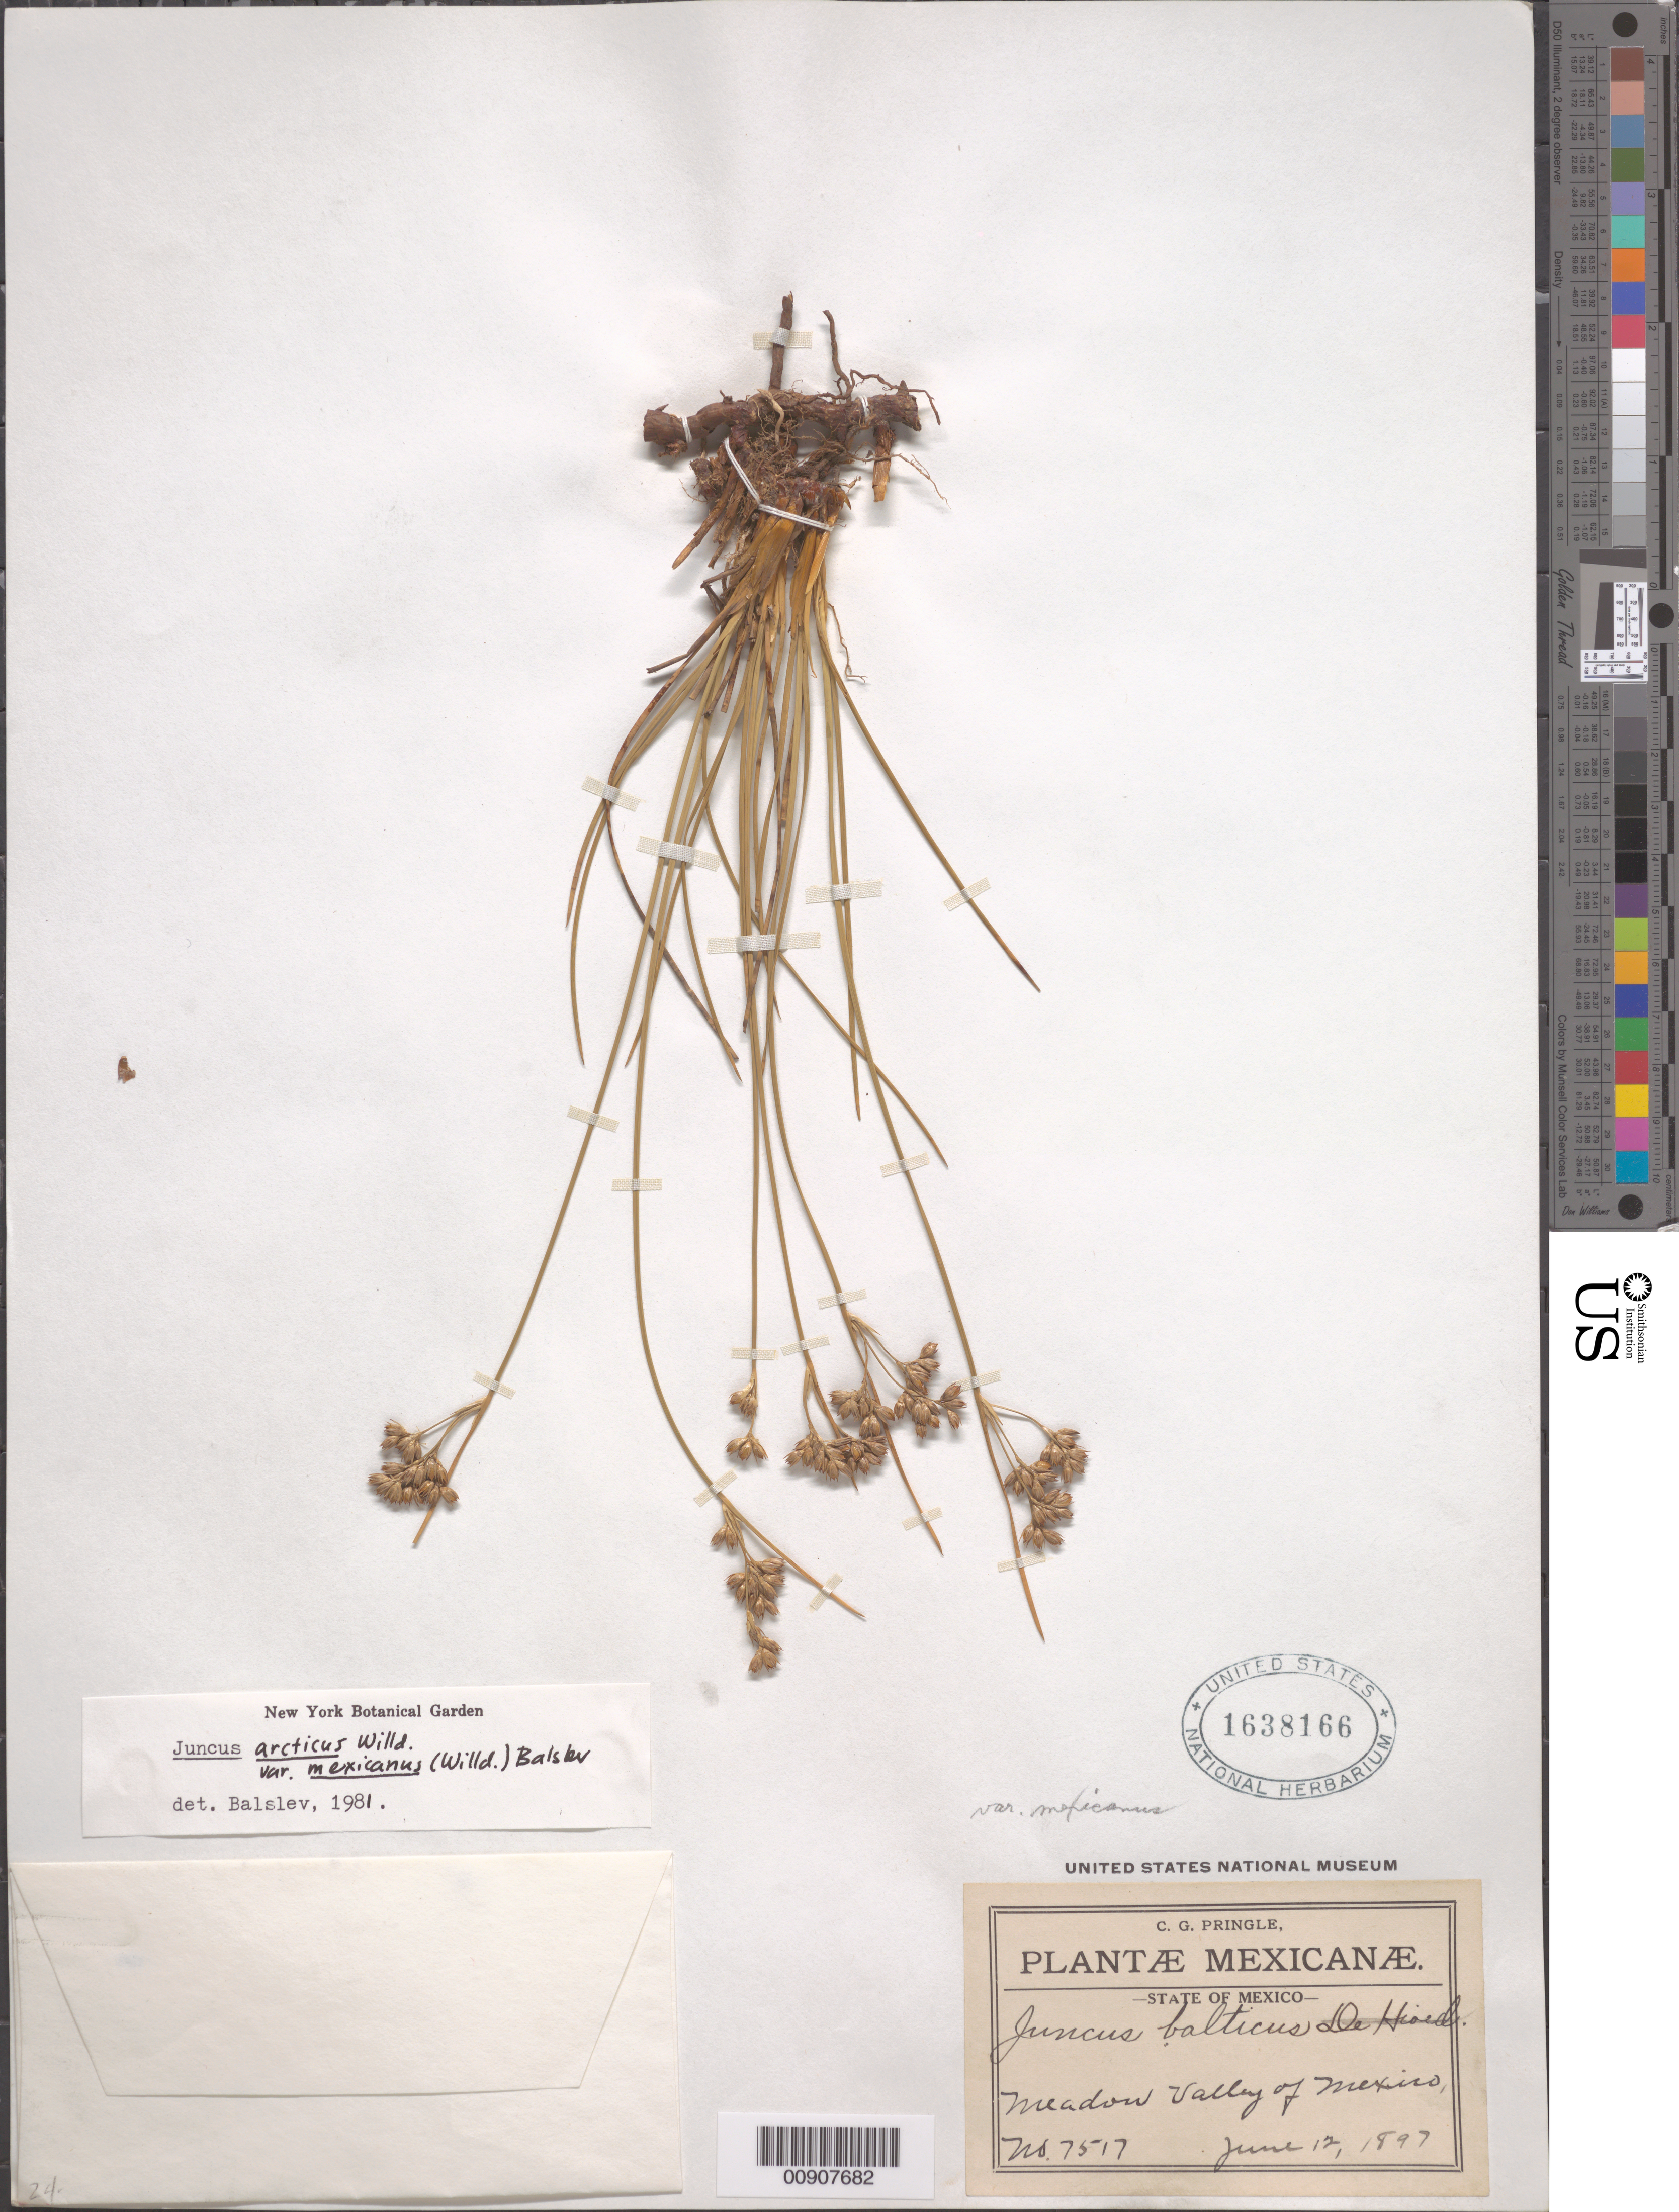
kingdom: Plantae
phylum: Tracheophyta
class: Liliopsida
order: Poales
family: Juncaceae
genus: Juncus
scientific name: Juncus arcticus var. mexicanus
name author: Willd.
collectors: C. G. Pringle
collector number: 7517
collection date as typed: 12 Jun 1897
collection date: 1897-06-12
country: Mexico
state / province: México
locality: Valley of Mexico, State of Mexico.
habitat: Meadow.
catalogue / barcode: US 1638166